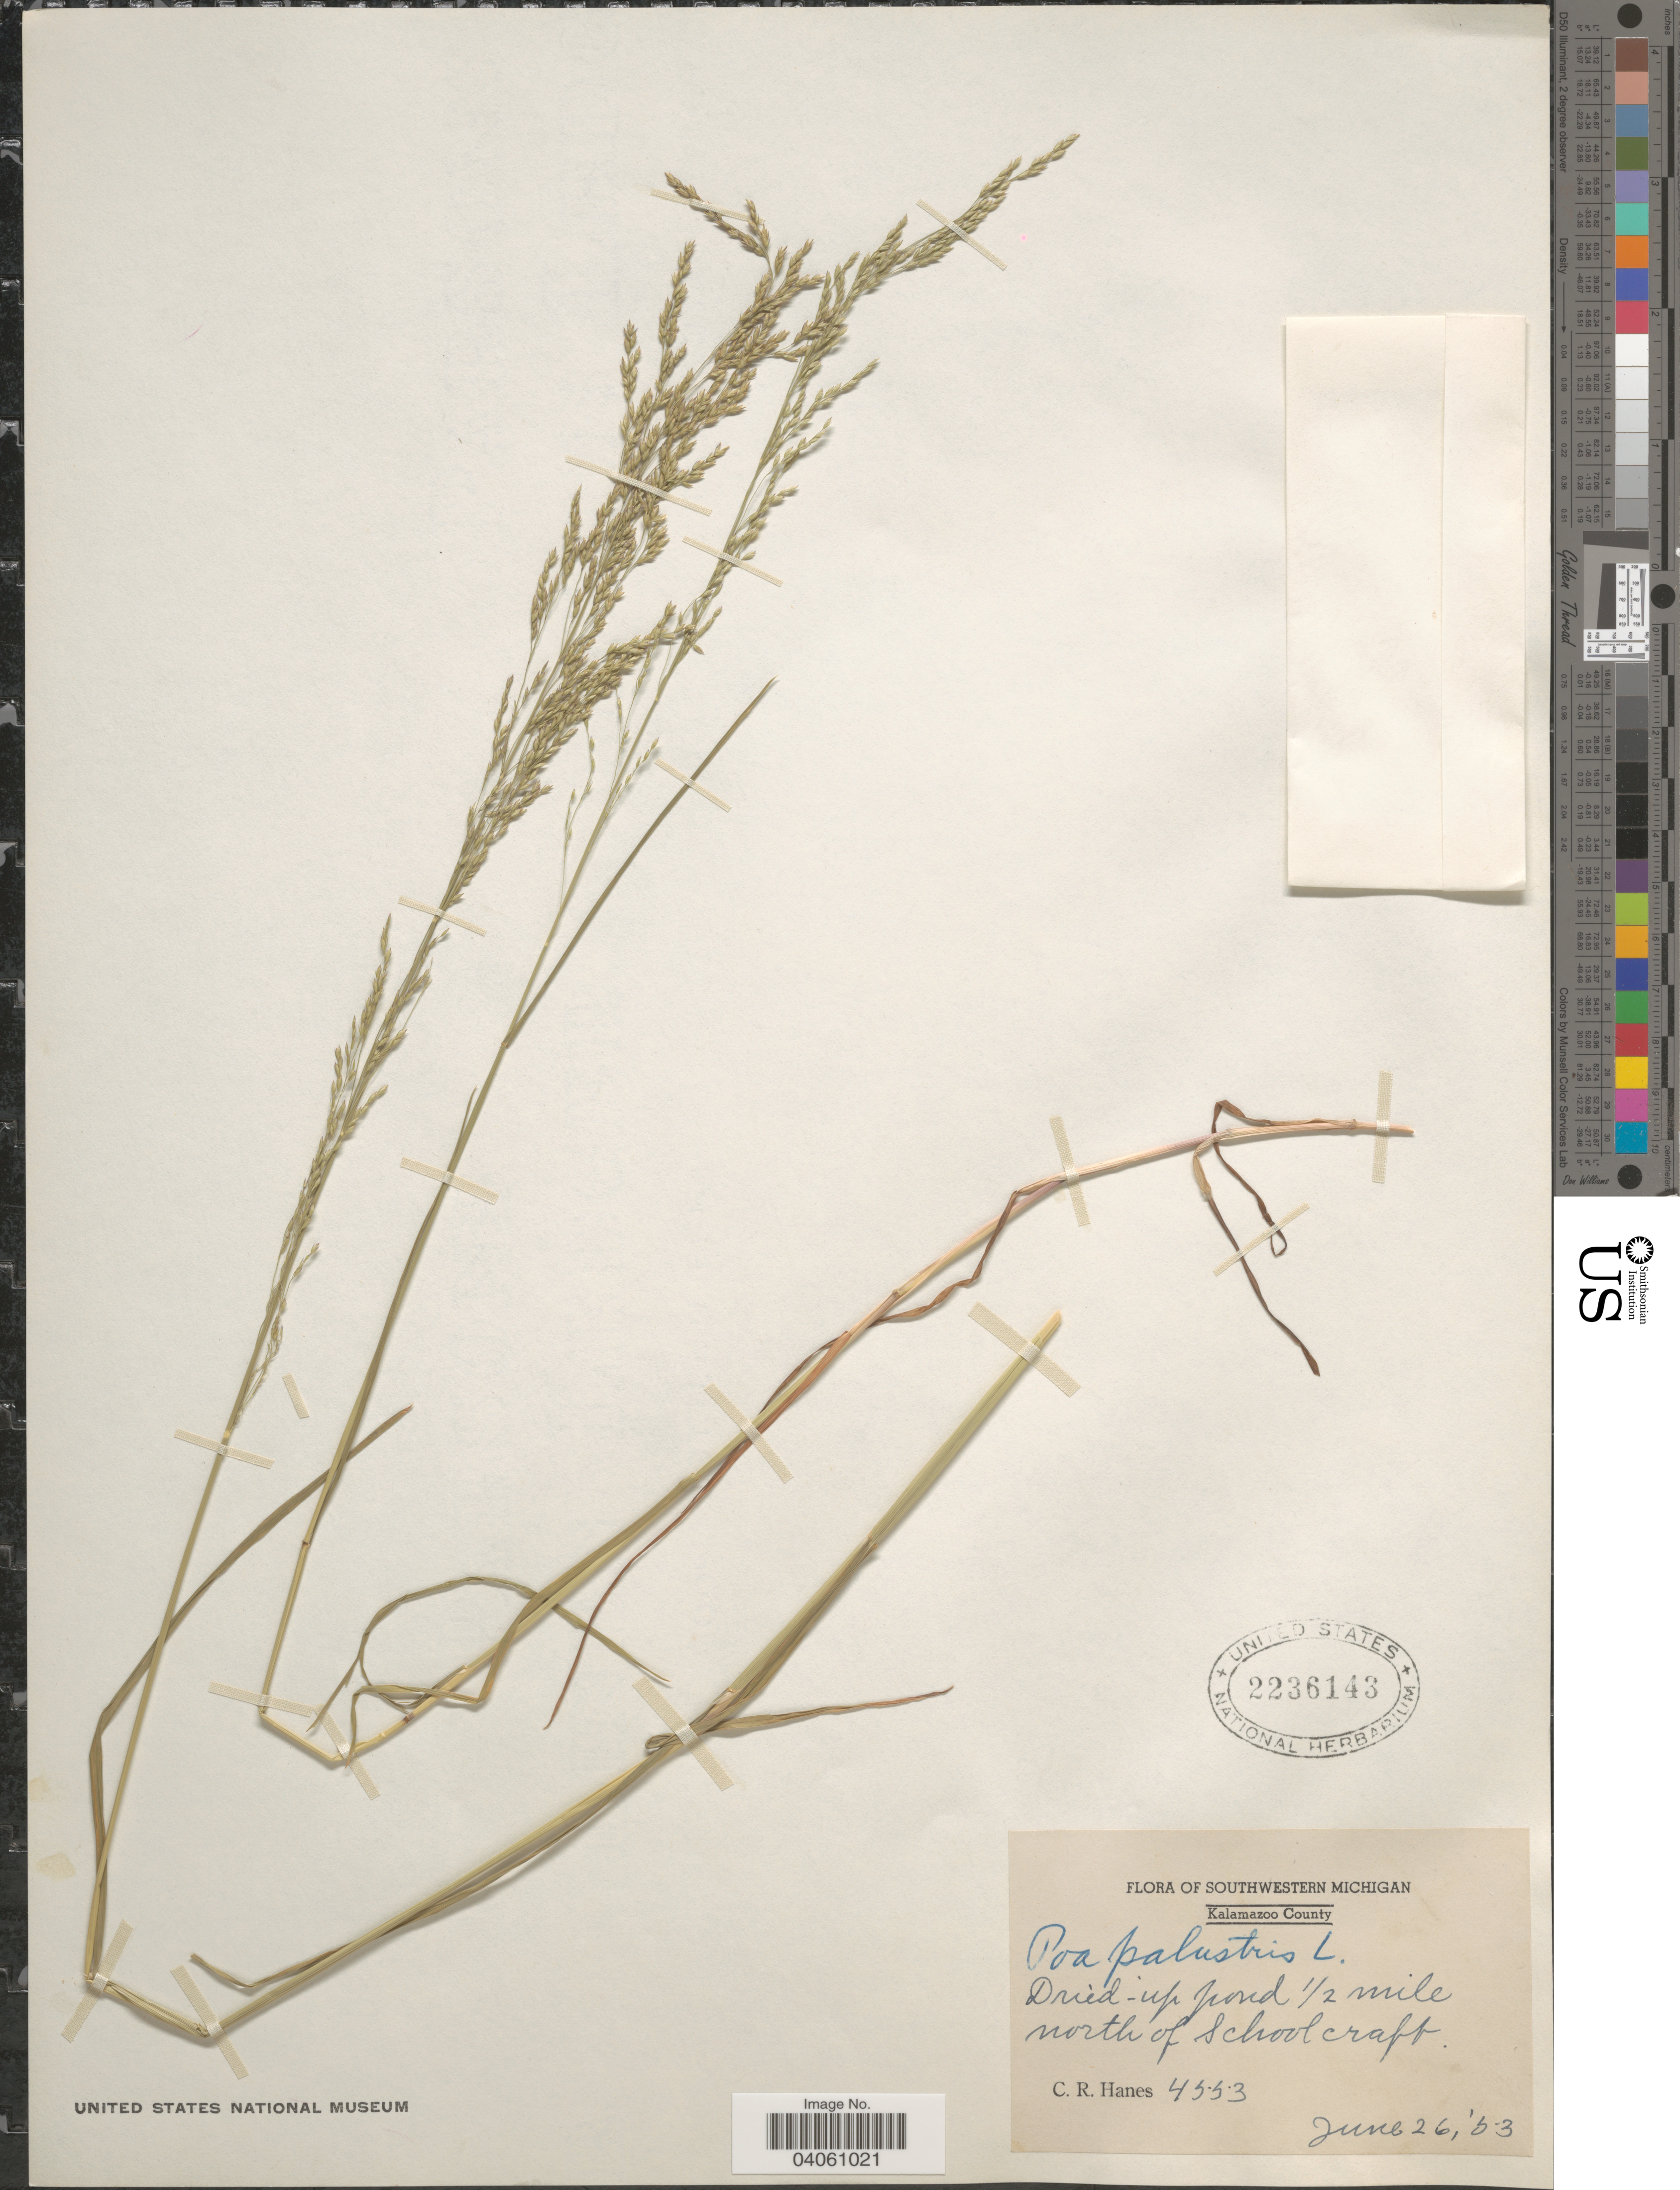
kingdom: Plantae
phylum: Tracheophyta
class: Liliopsida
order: Poales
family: Poaceae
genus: Poa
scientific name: Poa palustris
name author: L.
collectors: C. Hanes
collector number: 4553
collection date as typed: Transcribed d/m/y: 26/6/53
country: United States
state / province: Michigan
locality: Southwestern Michigan. Kalamazoo County. Dried up pond ½ mile north of Schoolcraft.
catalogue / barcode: US 2236143